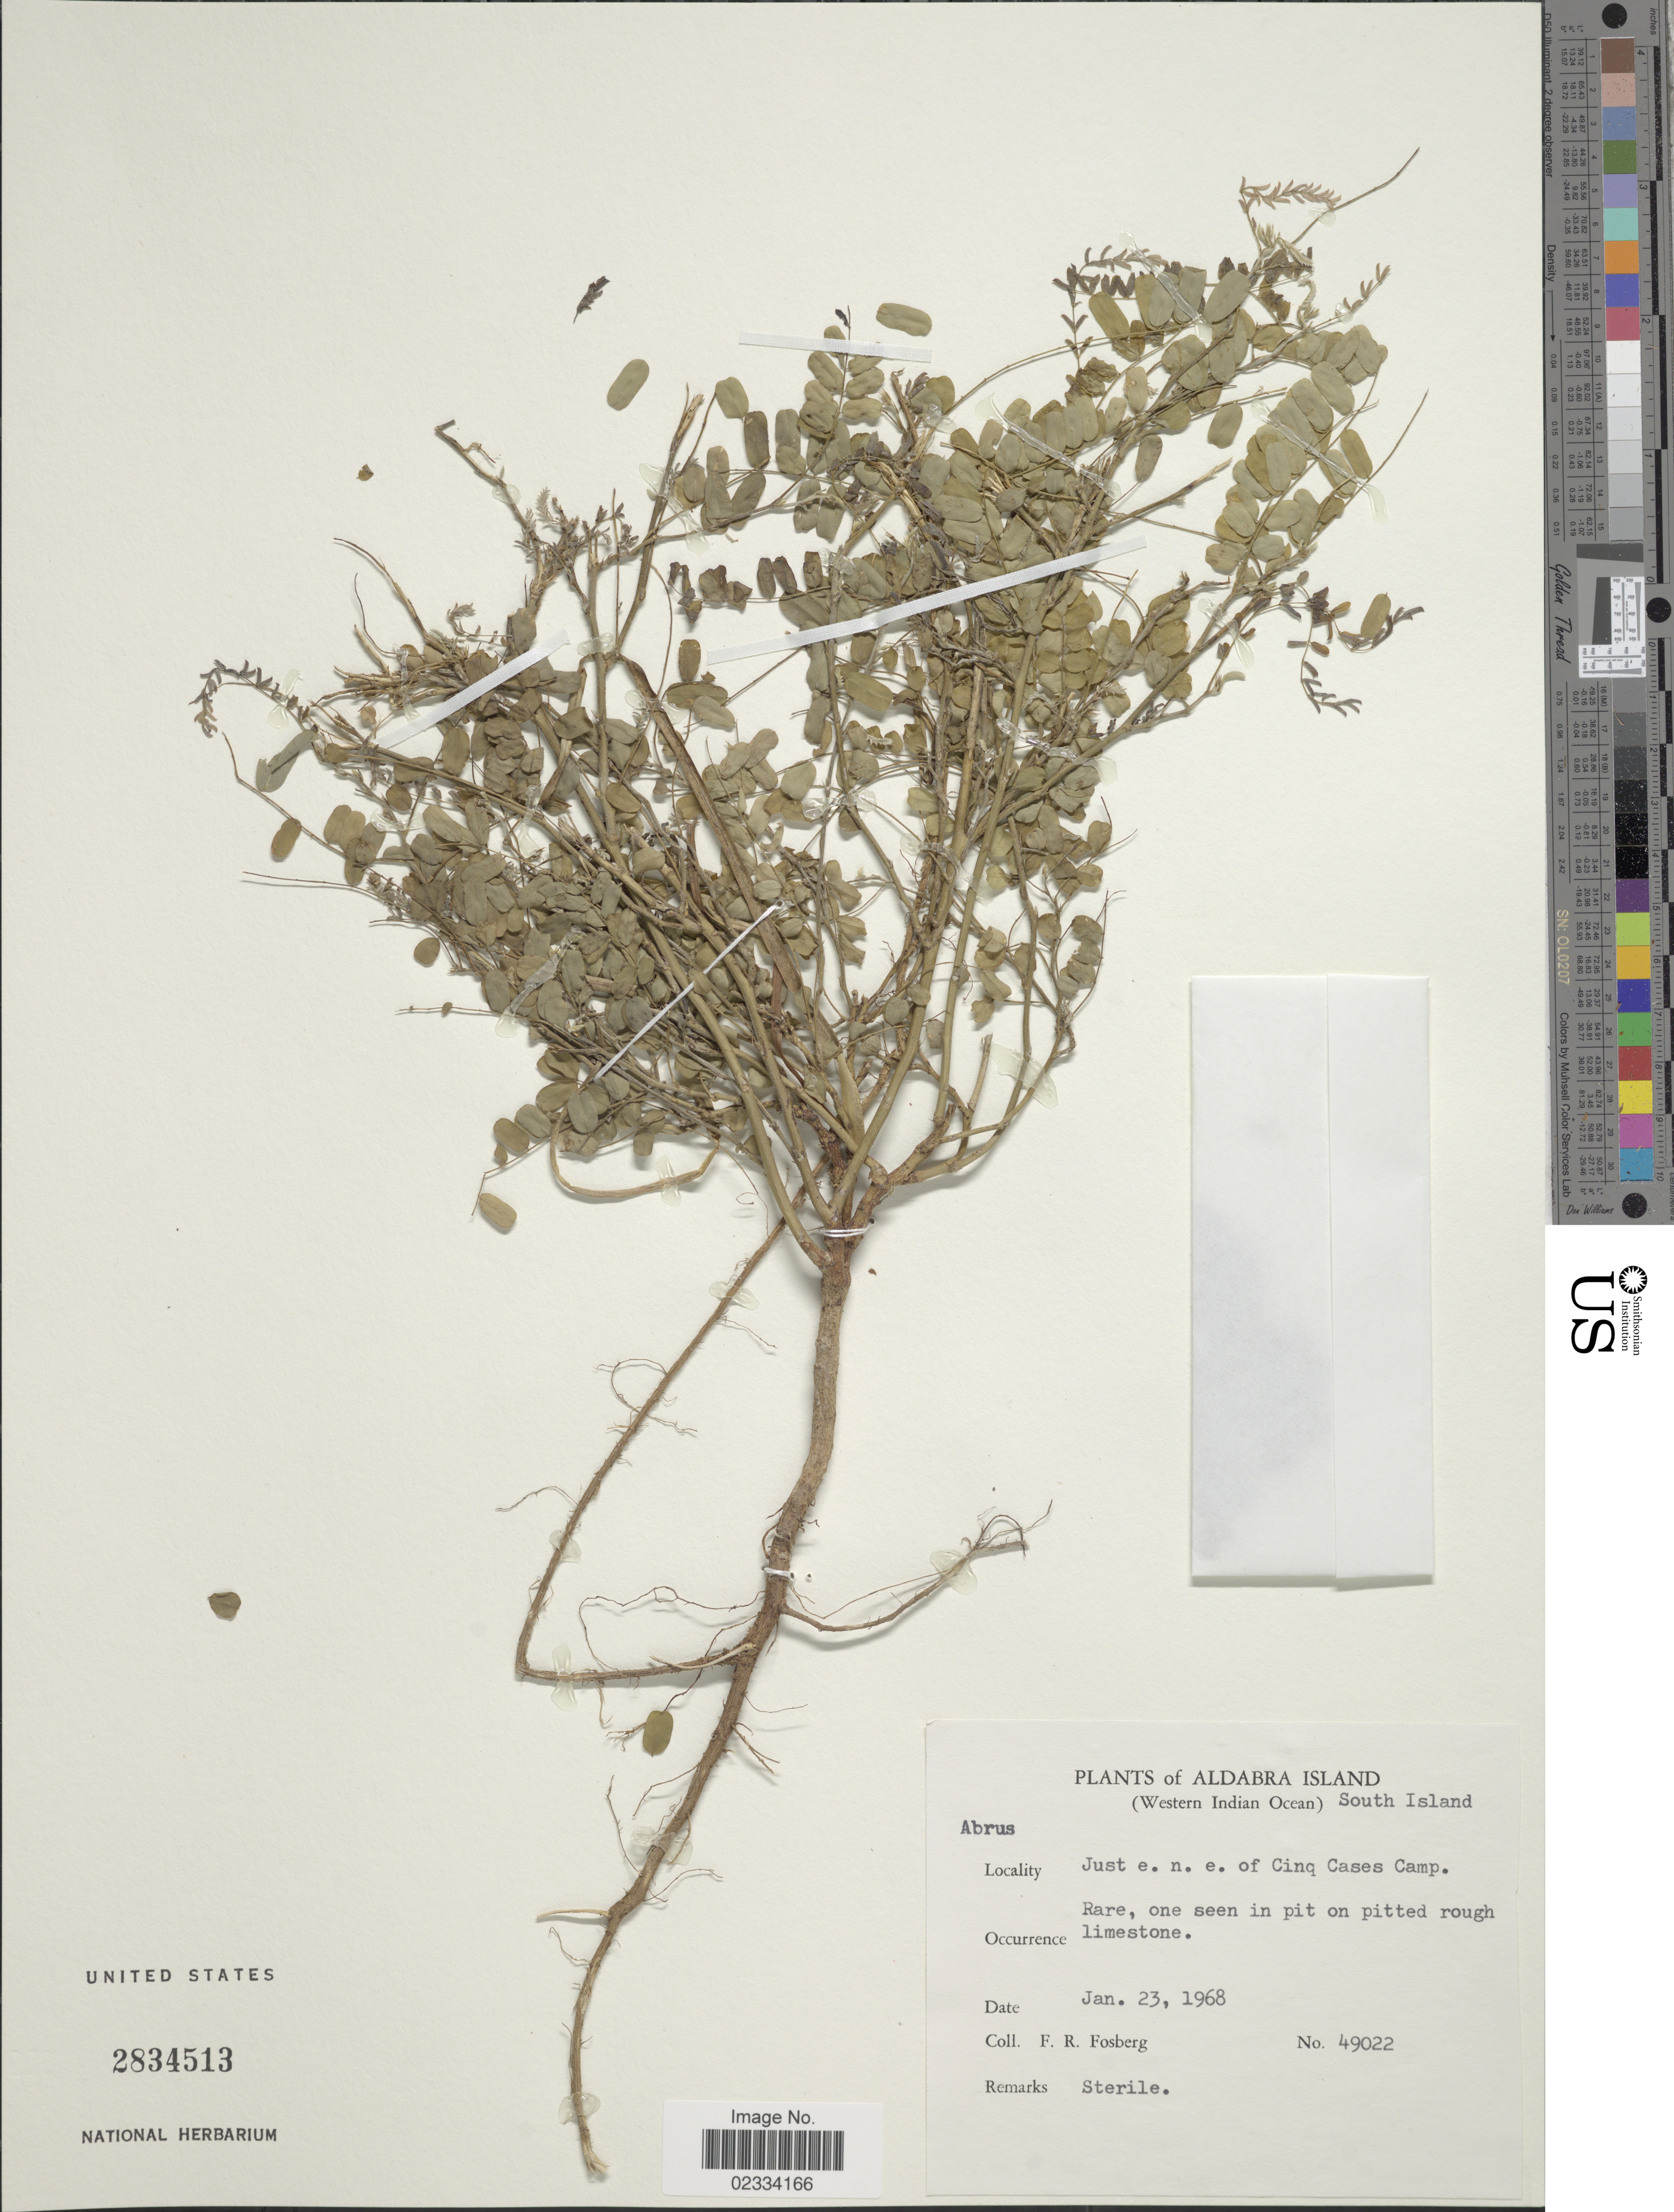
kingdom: Plantae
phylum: Tracheophyta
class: Magnoliopsida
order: Fabales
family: Fabaceae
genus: Abrus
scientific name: Abrus sp.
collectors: F. R. Fosberg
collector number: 49022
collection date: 1968-01-23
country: Seychelles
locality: Aldabra Island. South Island. Just e. n. e. of Cinq Cases Camp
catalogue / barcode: US 2834513